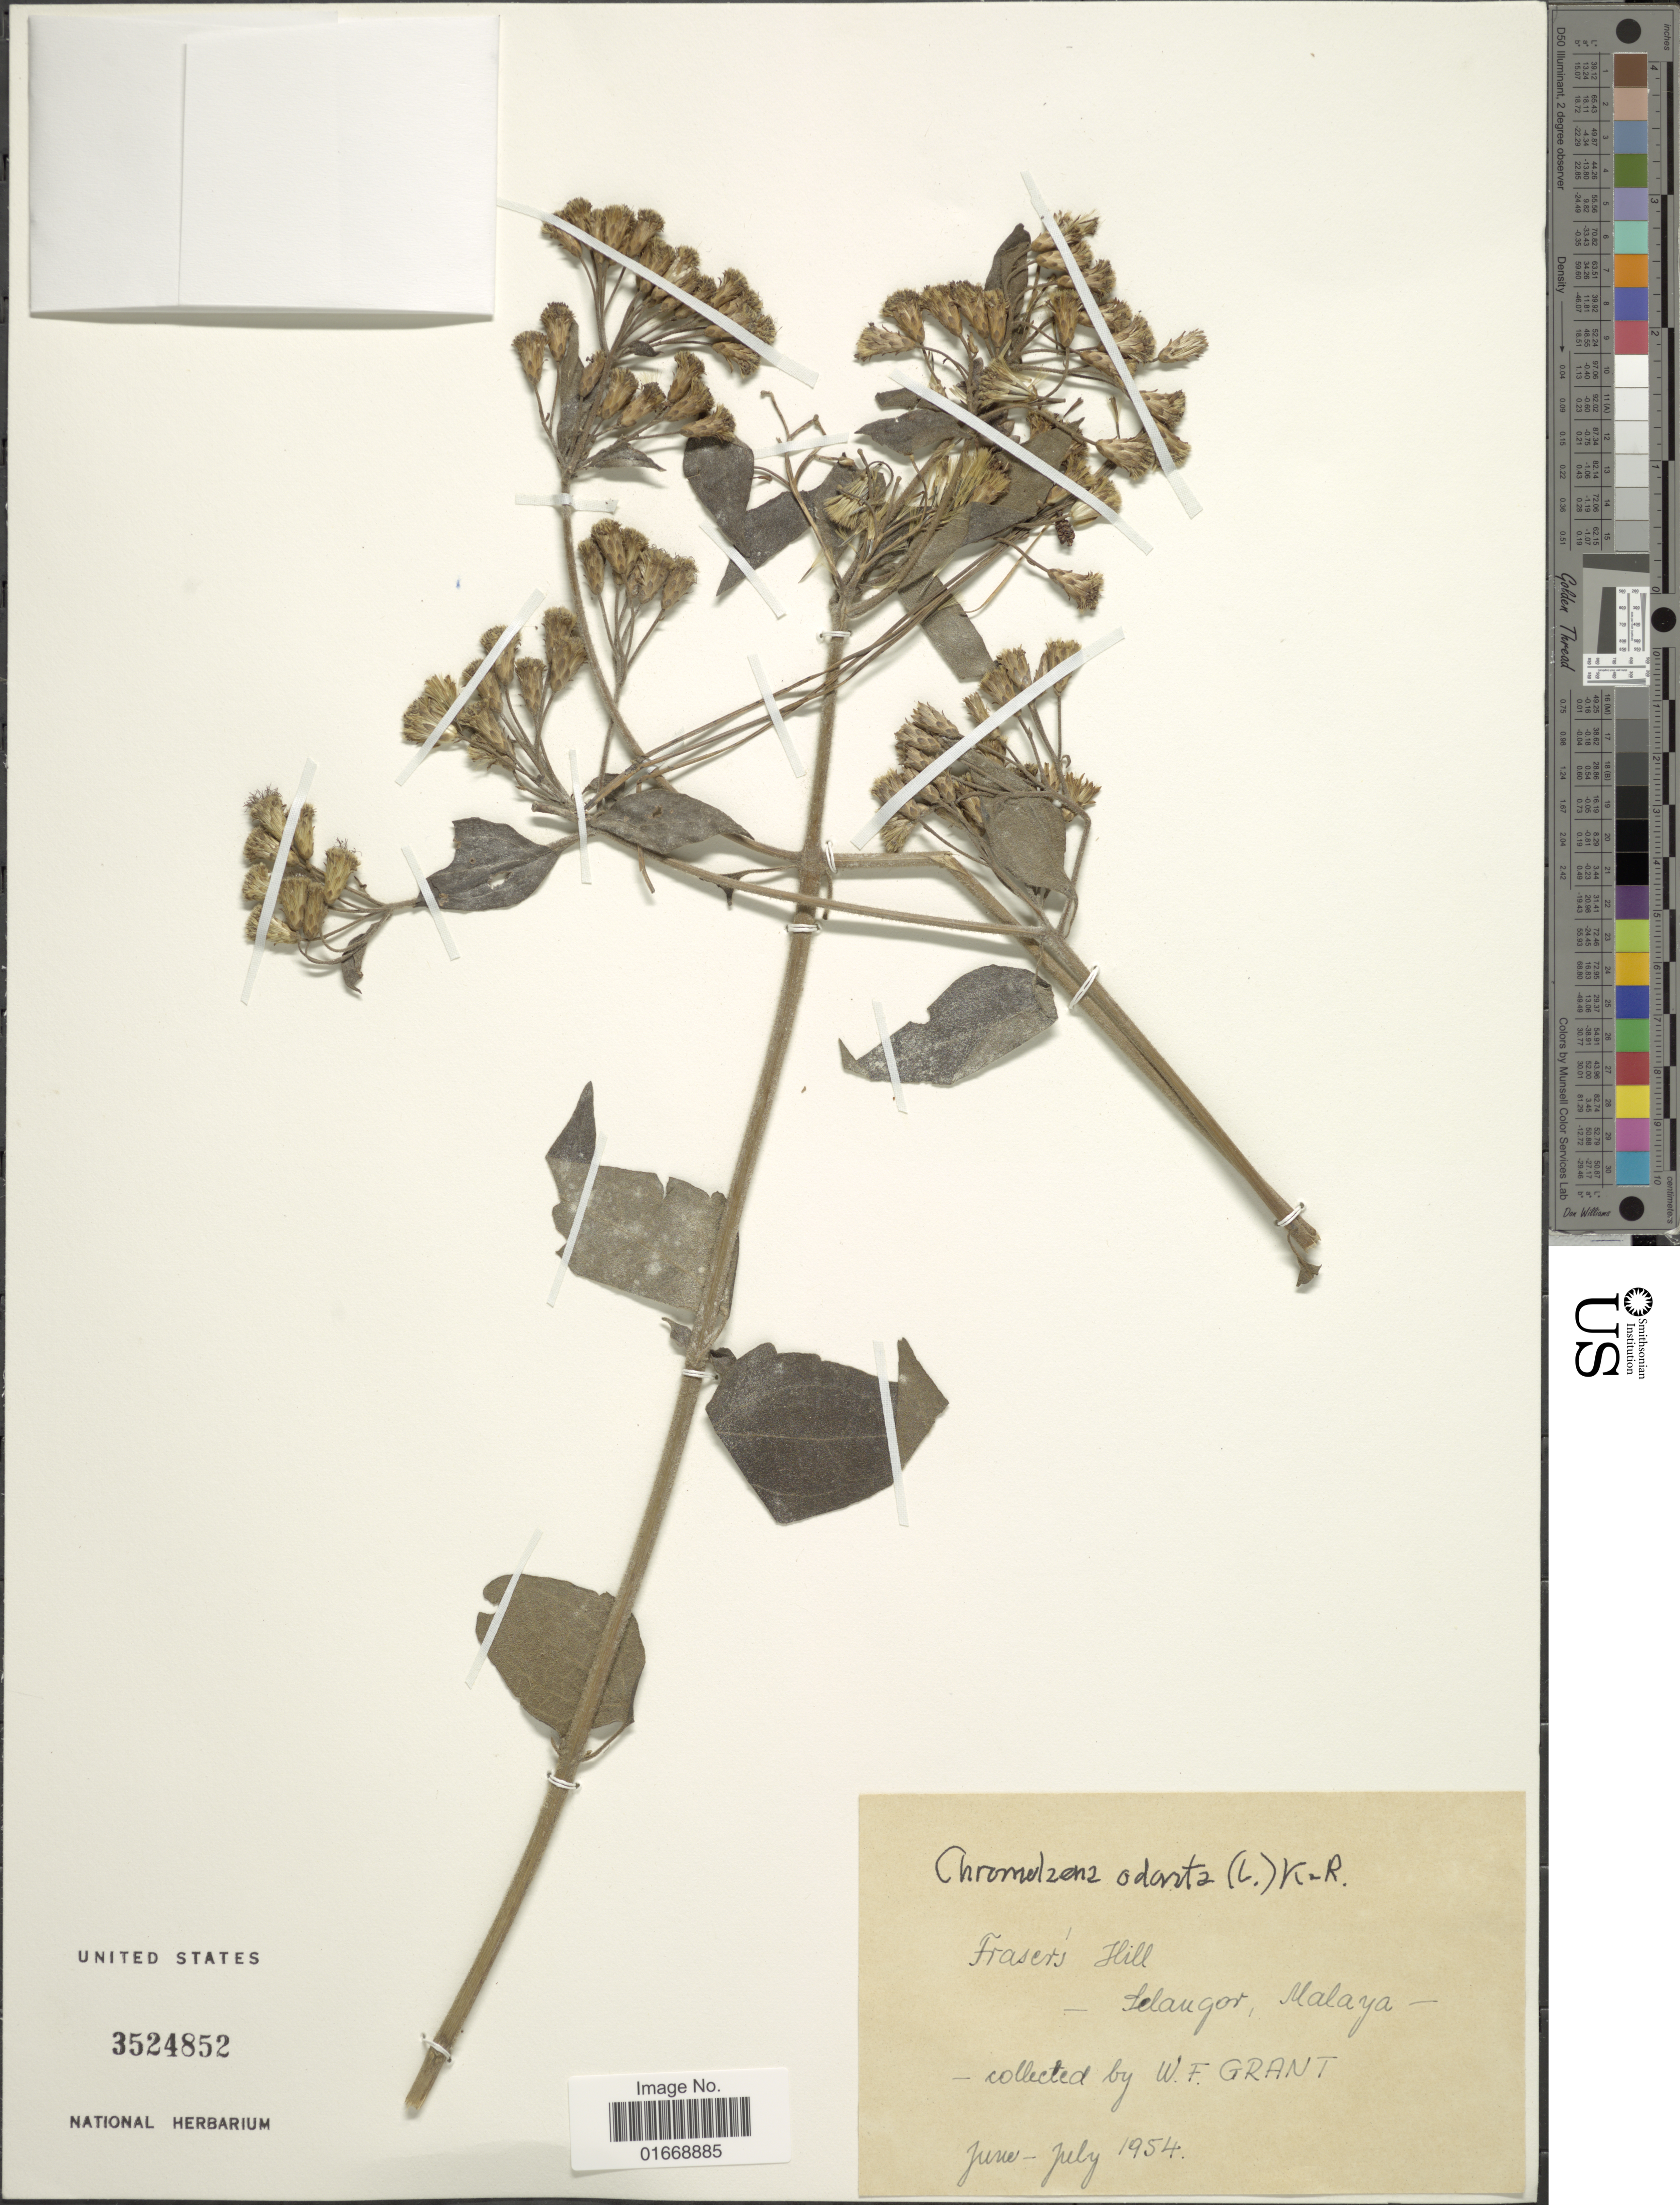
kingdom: Plantae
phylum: Tracheophyta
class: Magnoliopsida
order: Asterales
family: Asteraceae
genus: Chromolaena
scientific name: Chromolaena odorata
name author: (L.) R.M. King & H. Rob.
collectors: W. Grant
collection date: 1954-06/1954-07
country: Malaysia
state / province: Selangor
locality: Fraser's Hill, Malaya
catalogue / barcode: US 3524852